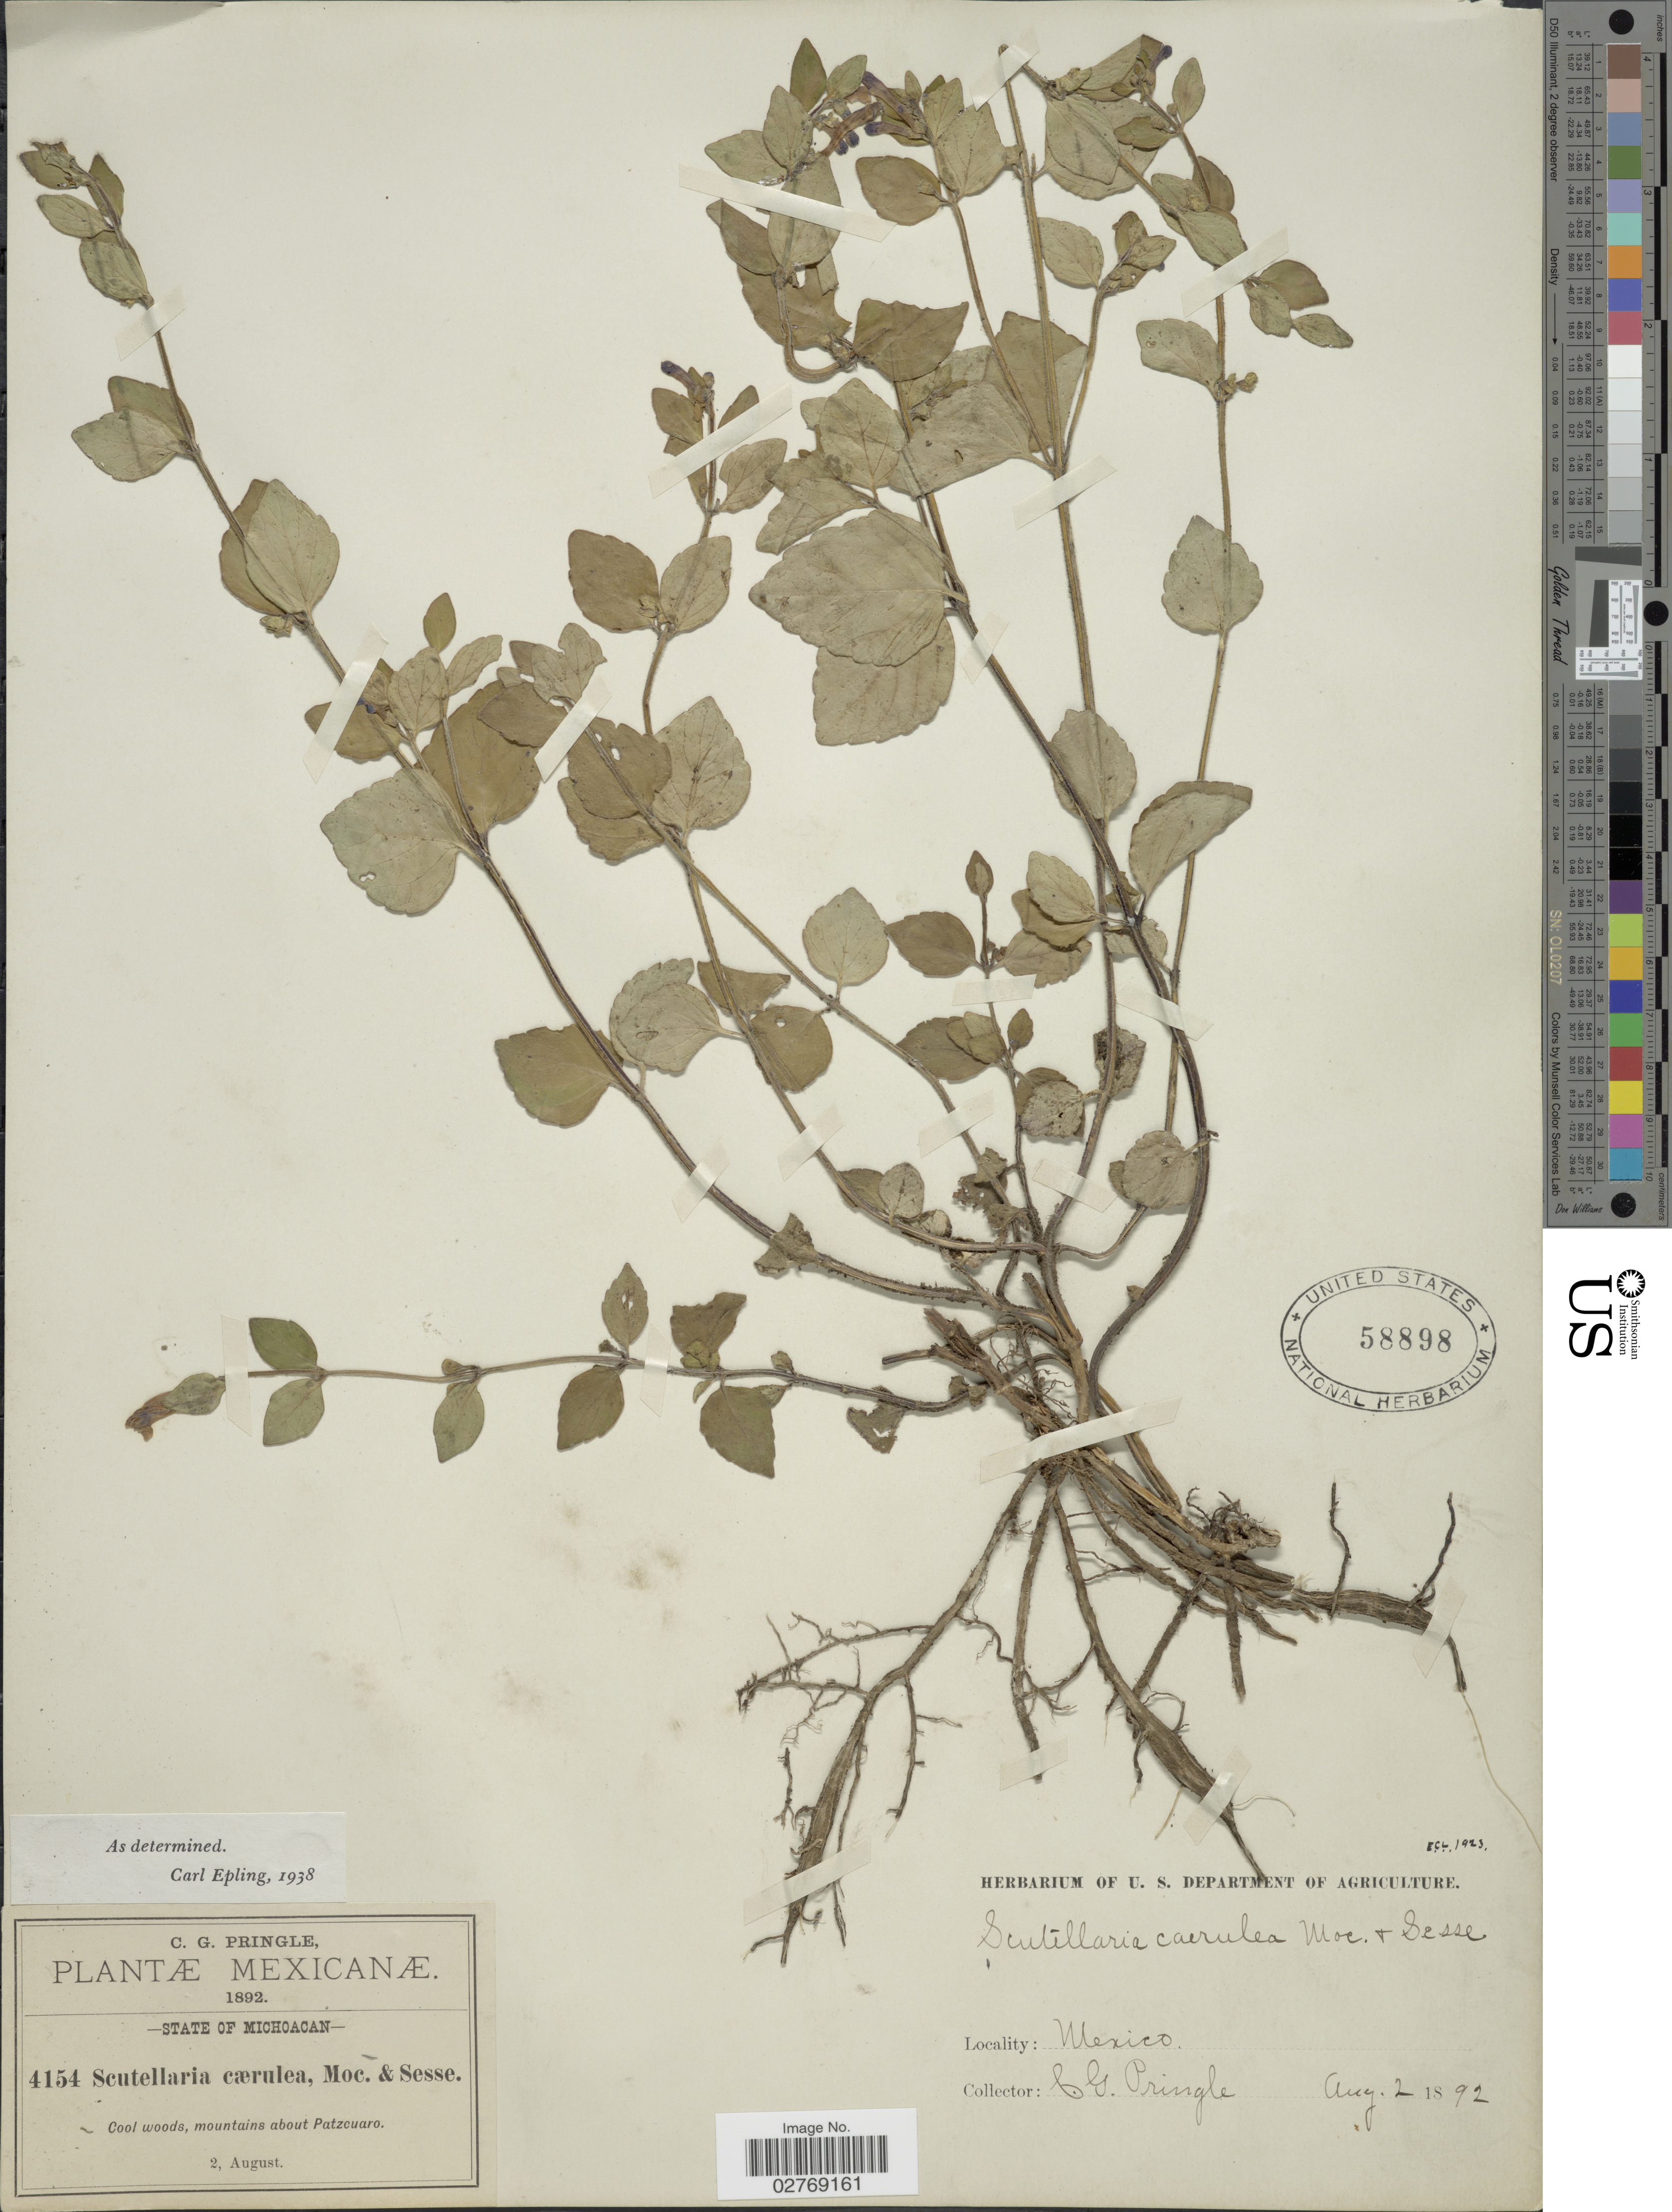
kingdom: Plantae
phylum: Tracheophyta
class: Magnoliopsida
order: Lamiales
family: Lamiaceae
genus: Scutellaria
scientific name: Scutellaria dumetorum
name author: Schltdl.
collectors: C. G. Pringle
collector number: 4154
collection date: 1892-08-02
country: Mexico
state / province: Michoacán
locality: Cool woods, mountains about Patzcuaro.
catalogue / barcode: US 58898